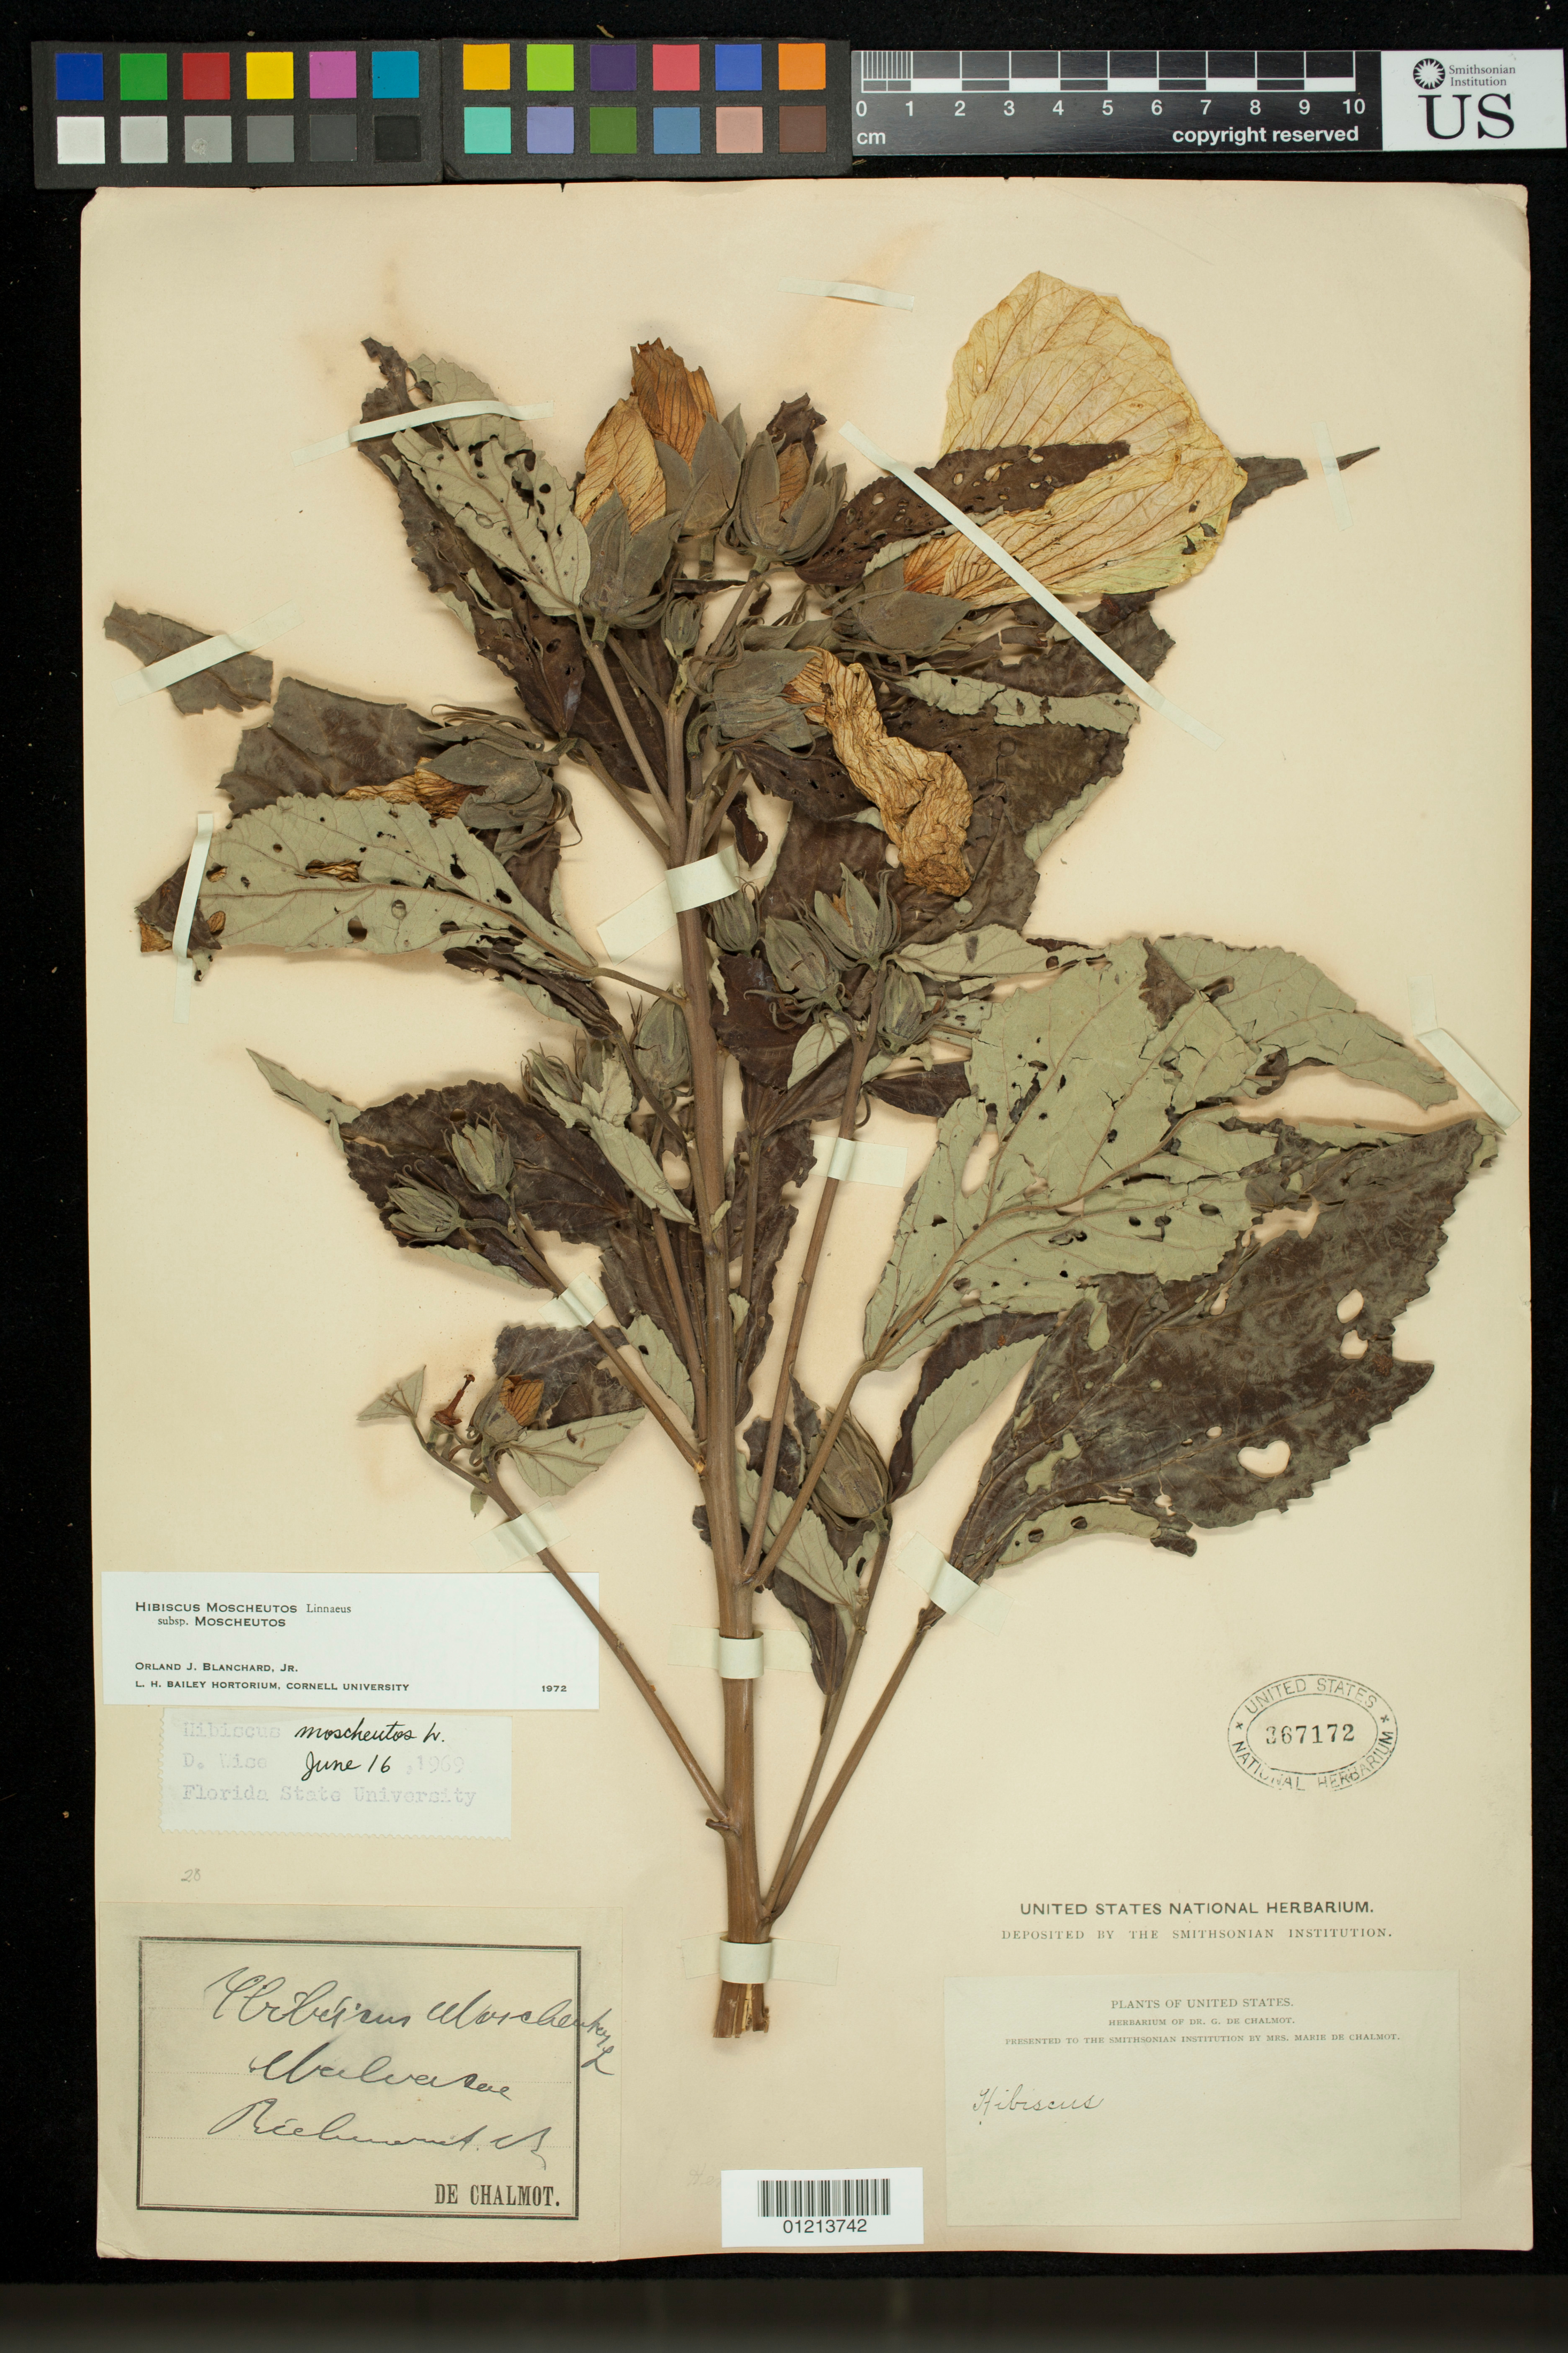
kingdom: Plantae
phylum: Tracheophyta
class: Magnoliopsida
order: Malvales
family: Malvaceae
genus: Hibiscus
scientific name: Hibiscus moscheutos subsp. moscheutos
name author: L.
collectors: G. de Chalmot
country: United States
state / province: Virginia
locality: Richmond, Va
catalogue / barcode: US 367172